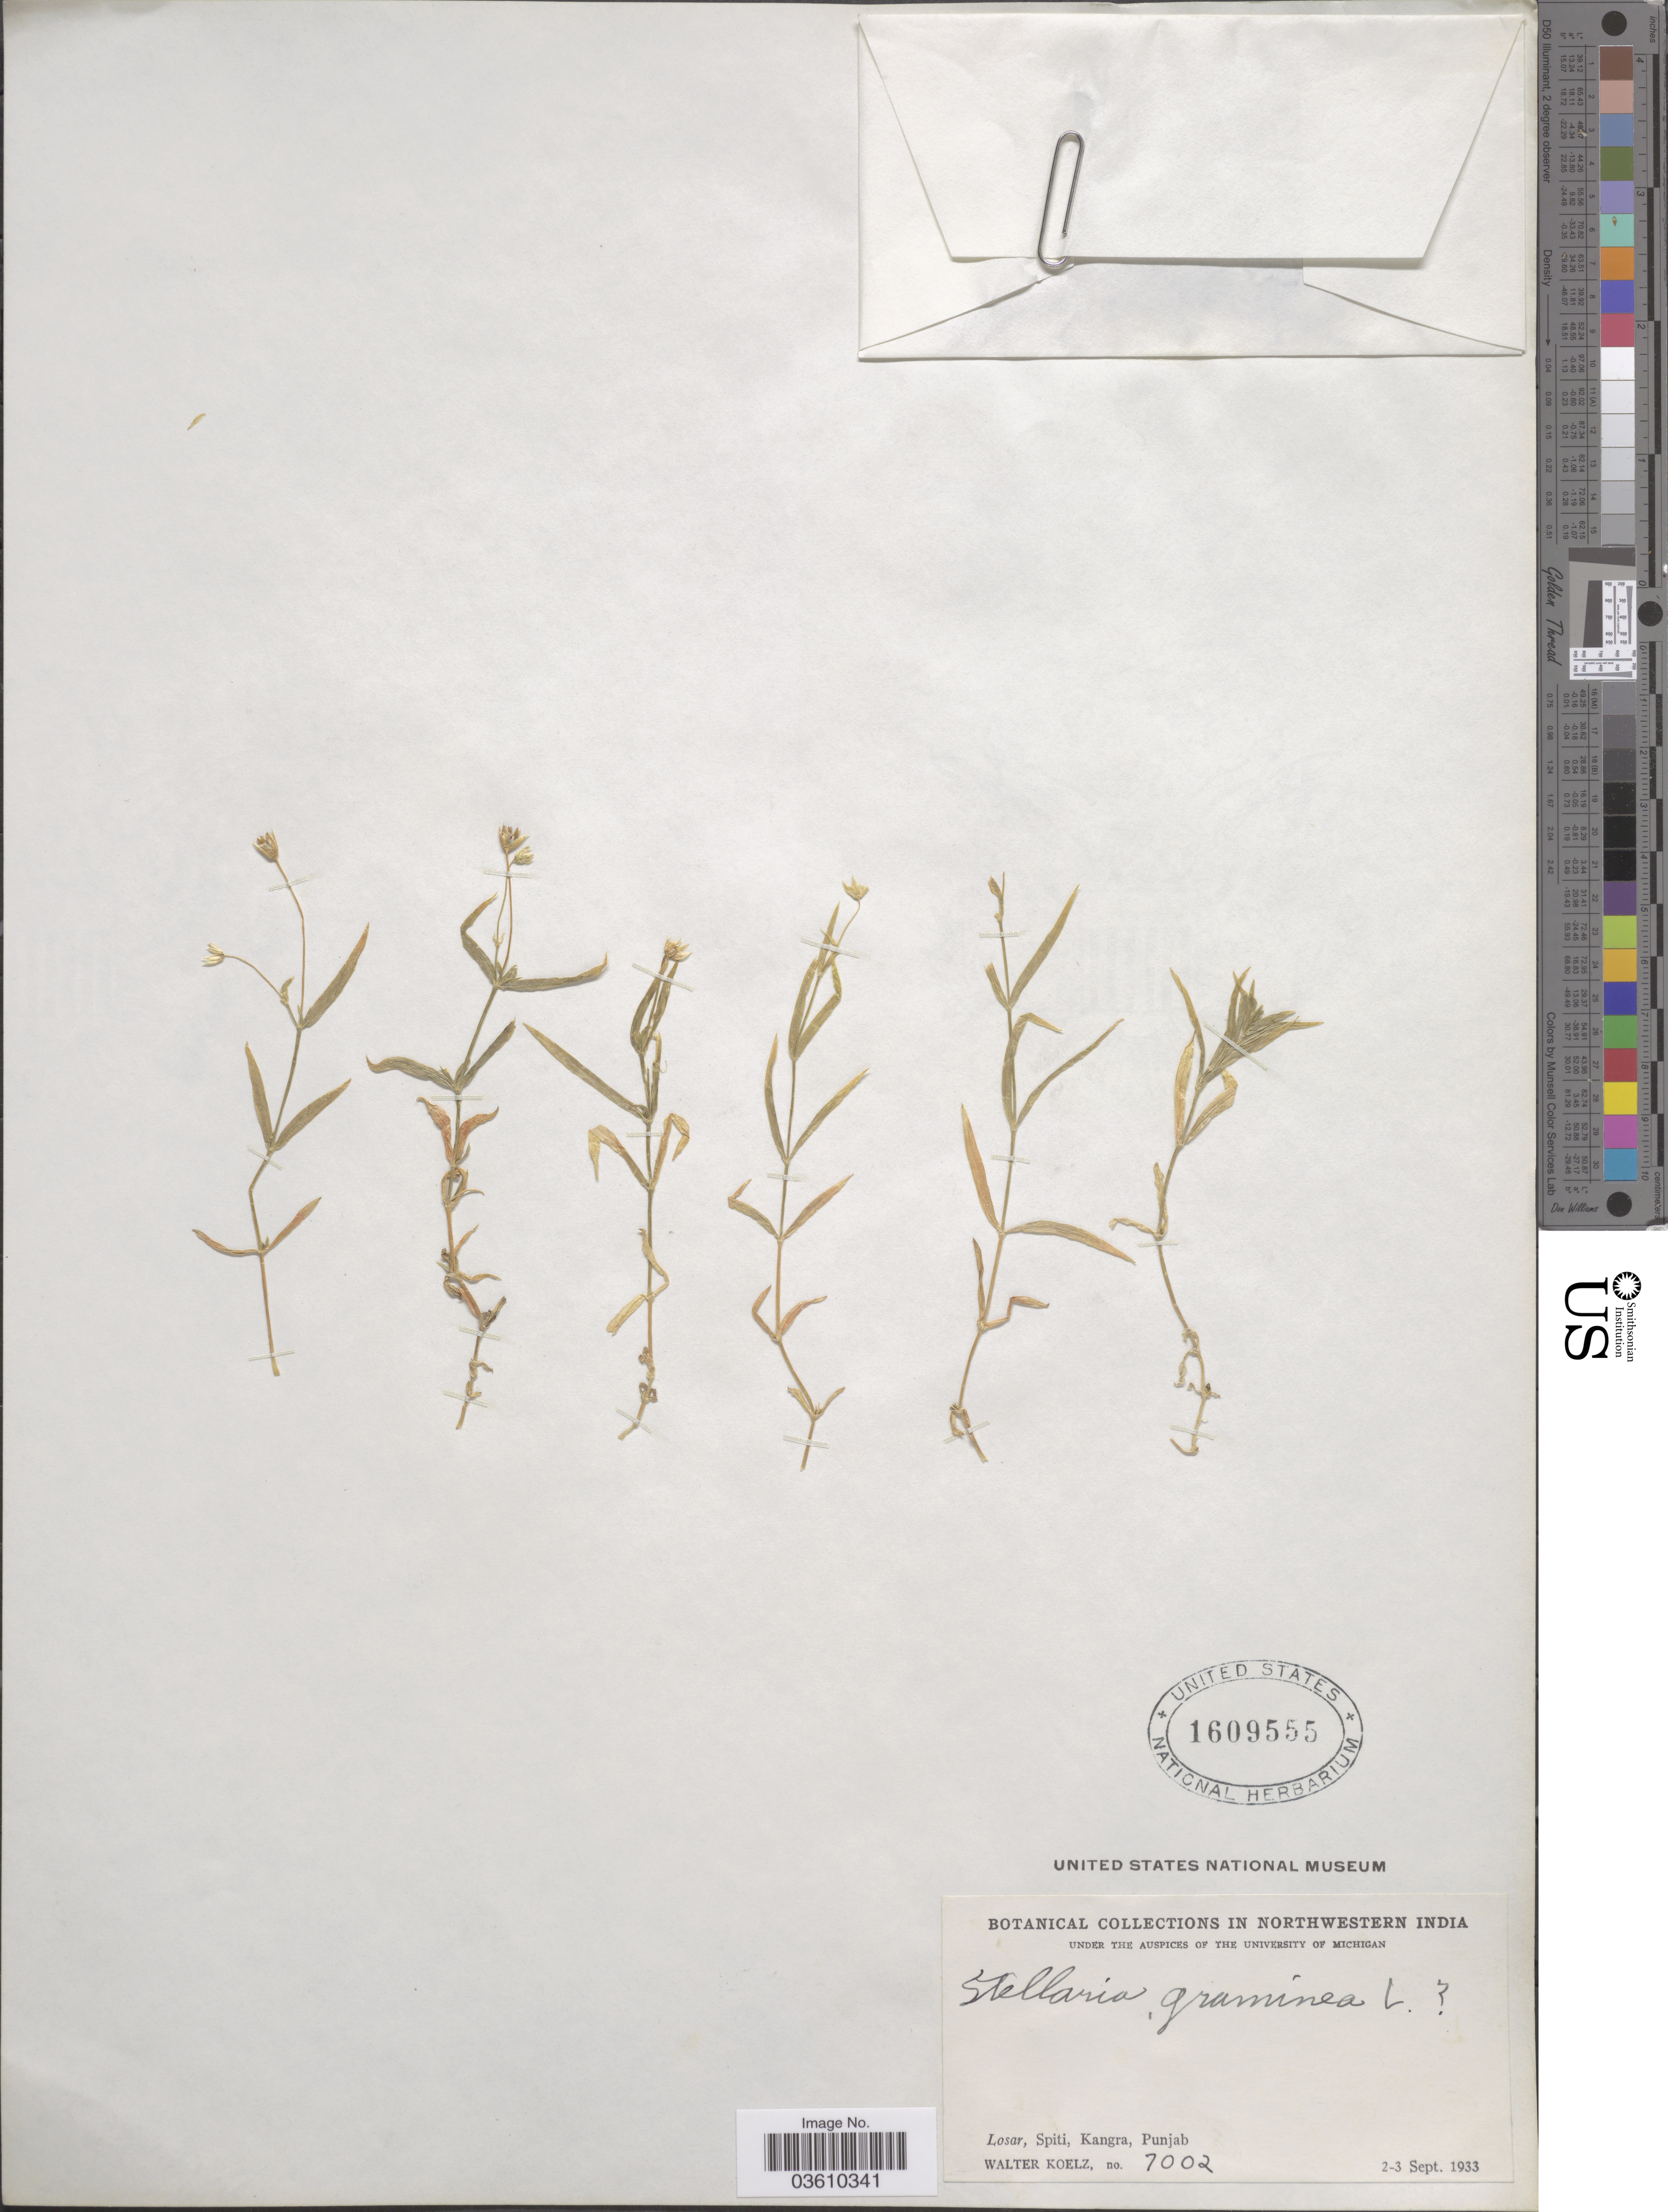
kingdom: Plantae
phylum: Tracheophyta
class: Magnoliopsida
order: Caryophyllales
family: Caryophyllaceae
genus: Stellaria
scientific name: Stellaria graminea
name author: L.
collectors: W. N. Koelz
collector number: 7002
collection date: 1933-09-02/1933-09-03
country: India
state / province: Punjab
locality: Northwestern India. Losar, Spiti, Kangra.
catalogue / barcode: US 1609555